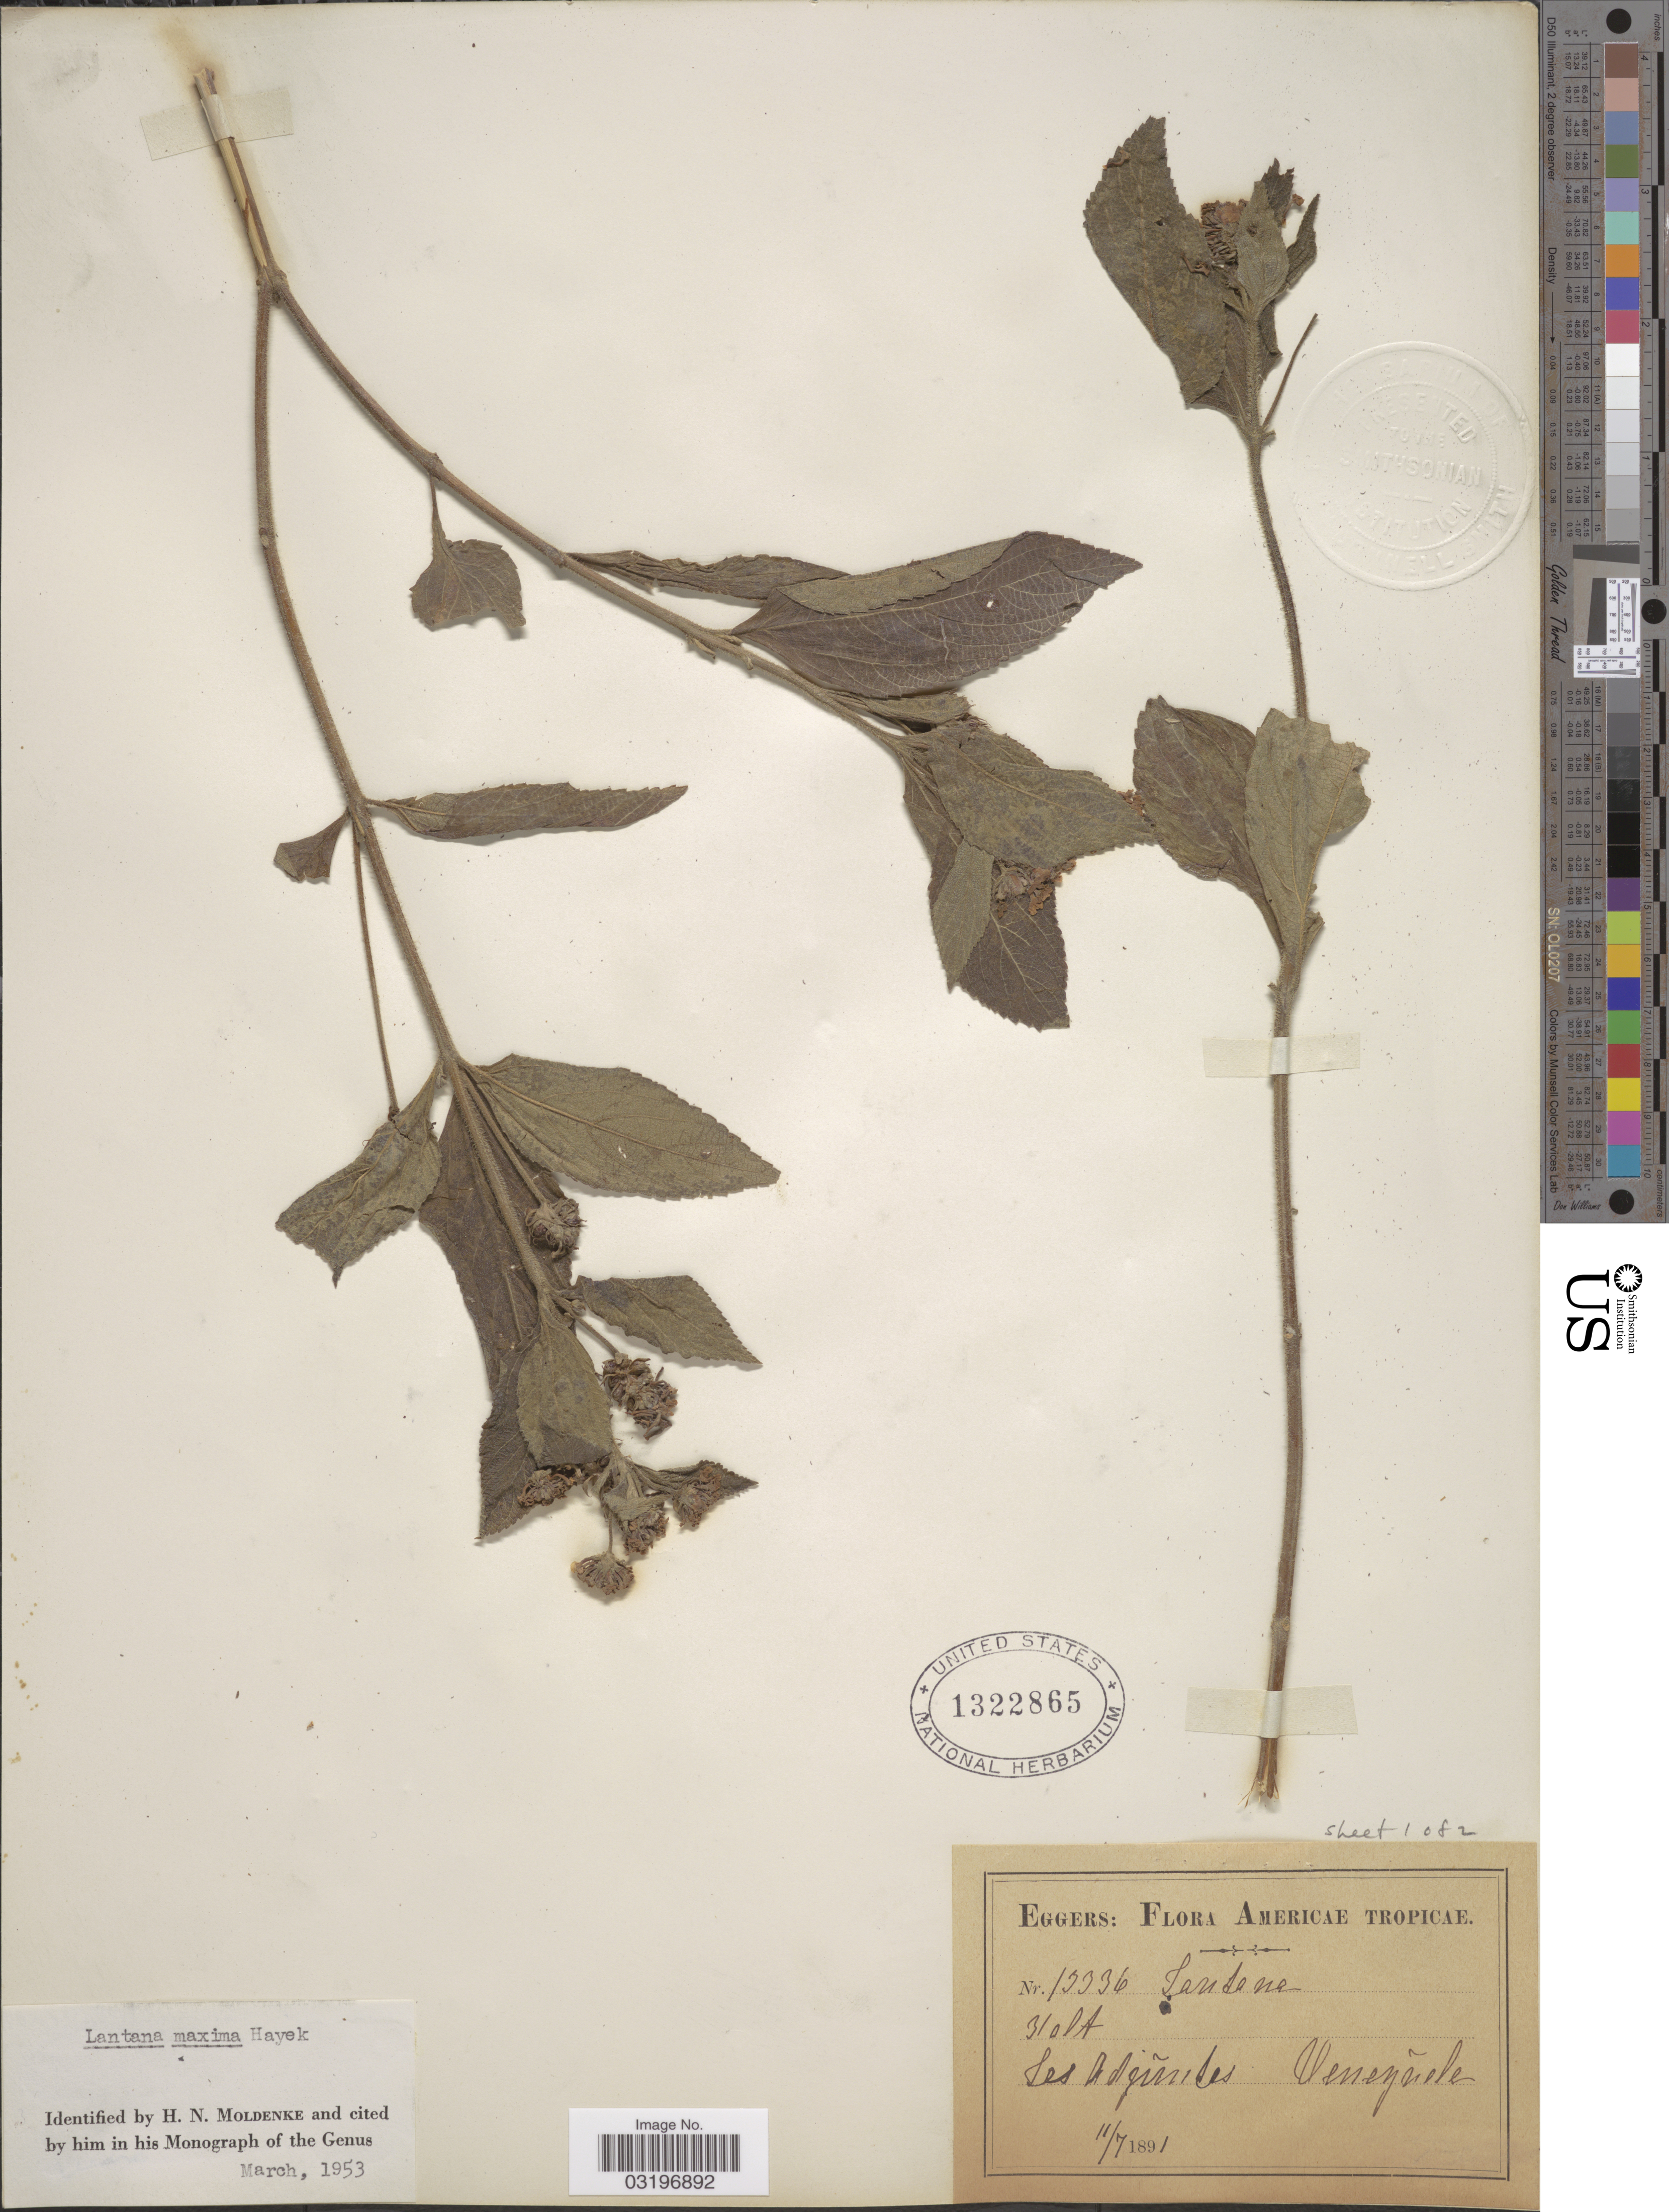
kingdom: Plantae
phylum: Tracheophyta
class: Magnoliopsida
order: Lamiales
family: Verbenaceae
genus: Lantana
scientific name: Lantana maxima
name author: Hayek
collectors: -. Eggers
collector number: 13336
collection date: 1891-07-11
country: Venezuela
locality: Americae Tropicae. Las Adjúntas.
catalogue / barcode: US 1322865